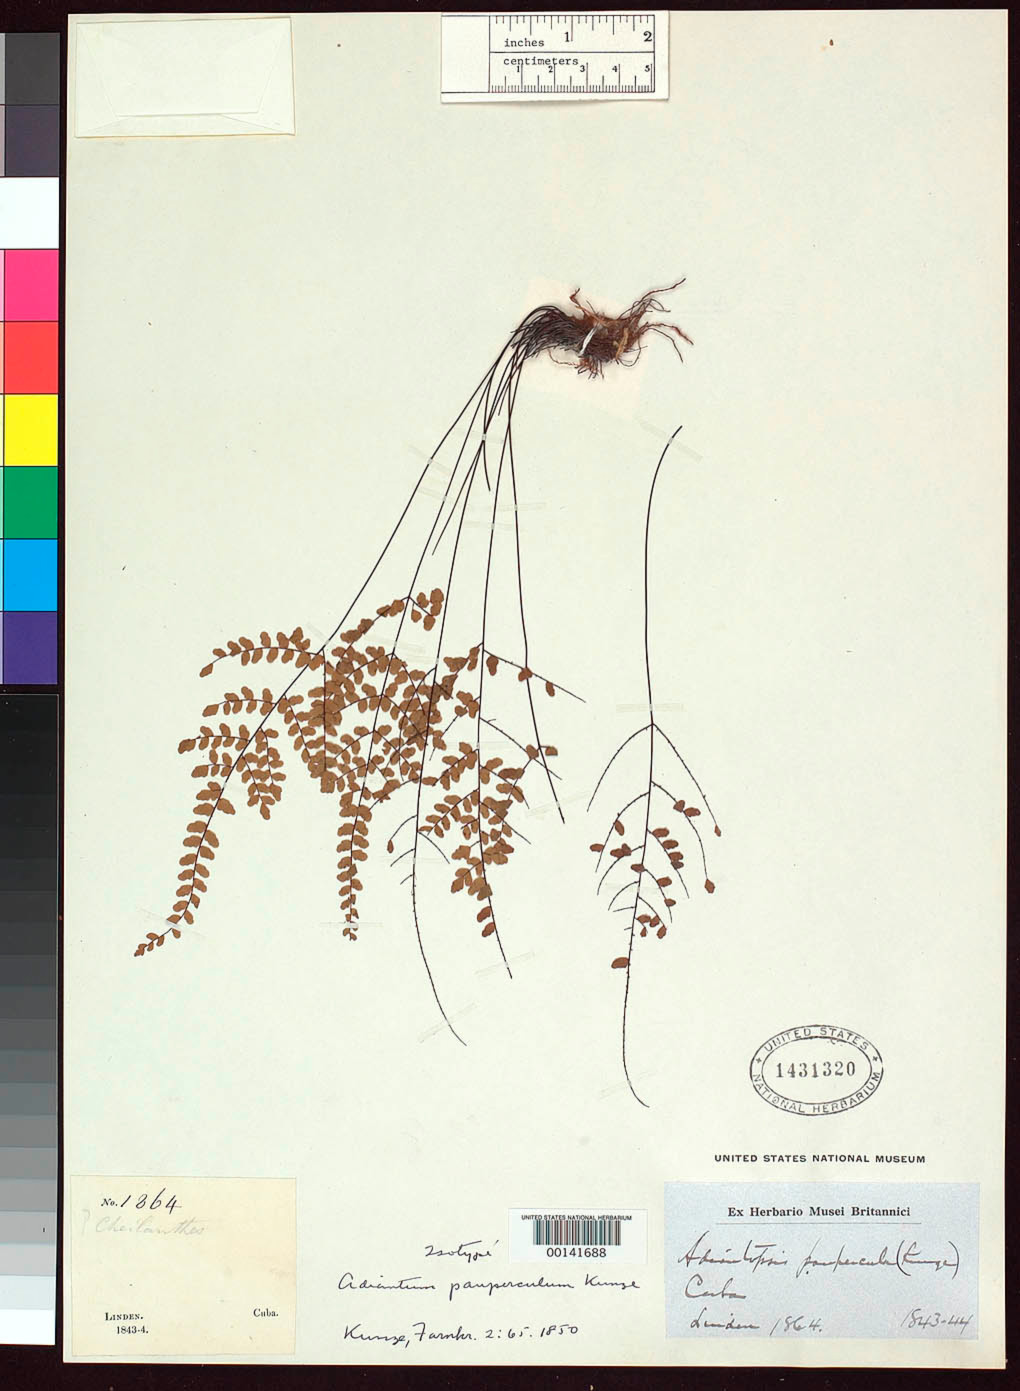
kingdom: Plantae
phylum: Tracheophyta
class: Polypodiopsida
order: Polypodiales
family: Pteridaceae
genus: Adiantum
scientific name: Adiantum pauperculum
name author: Kunze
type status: Type Collection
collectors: -- Linden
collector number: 1864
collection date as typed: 1843 to -- --- 1844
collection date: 1843/1844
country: Cuba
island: Greater Antilles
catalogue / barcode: US 1431320